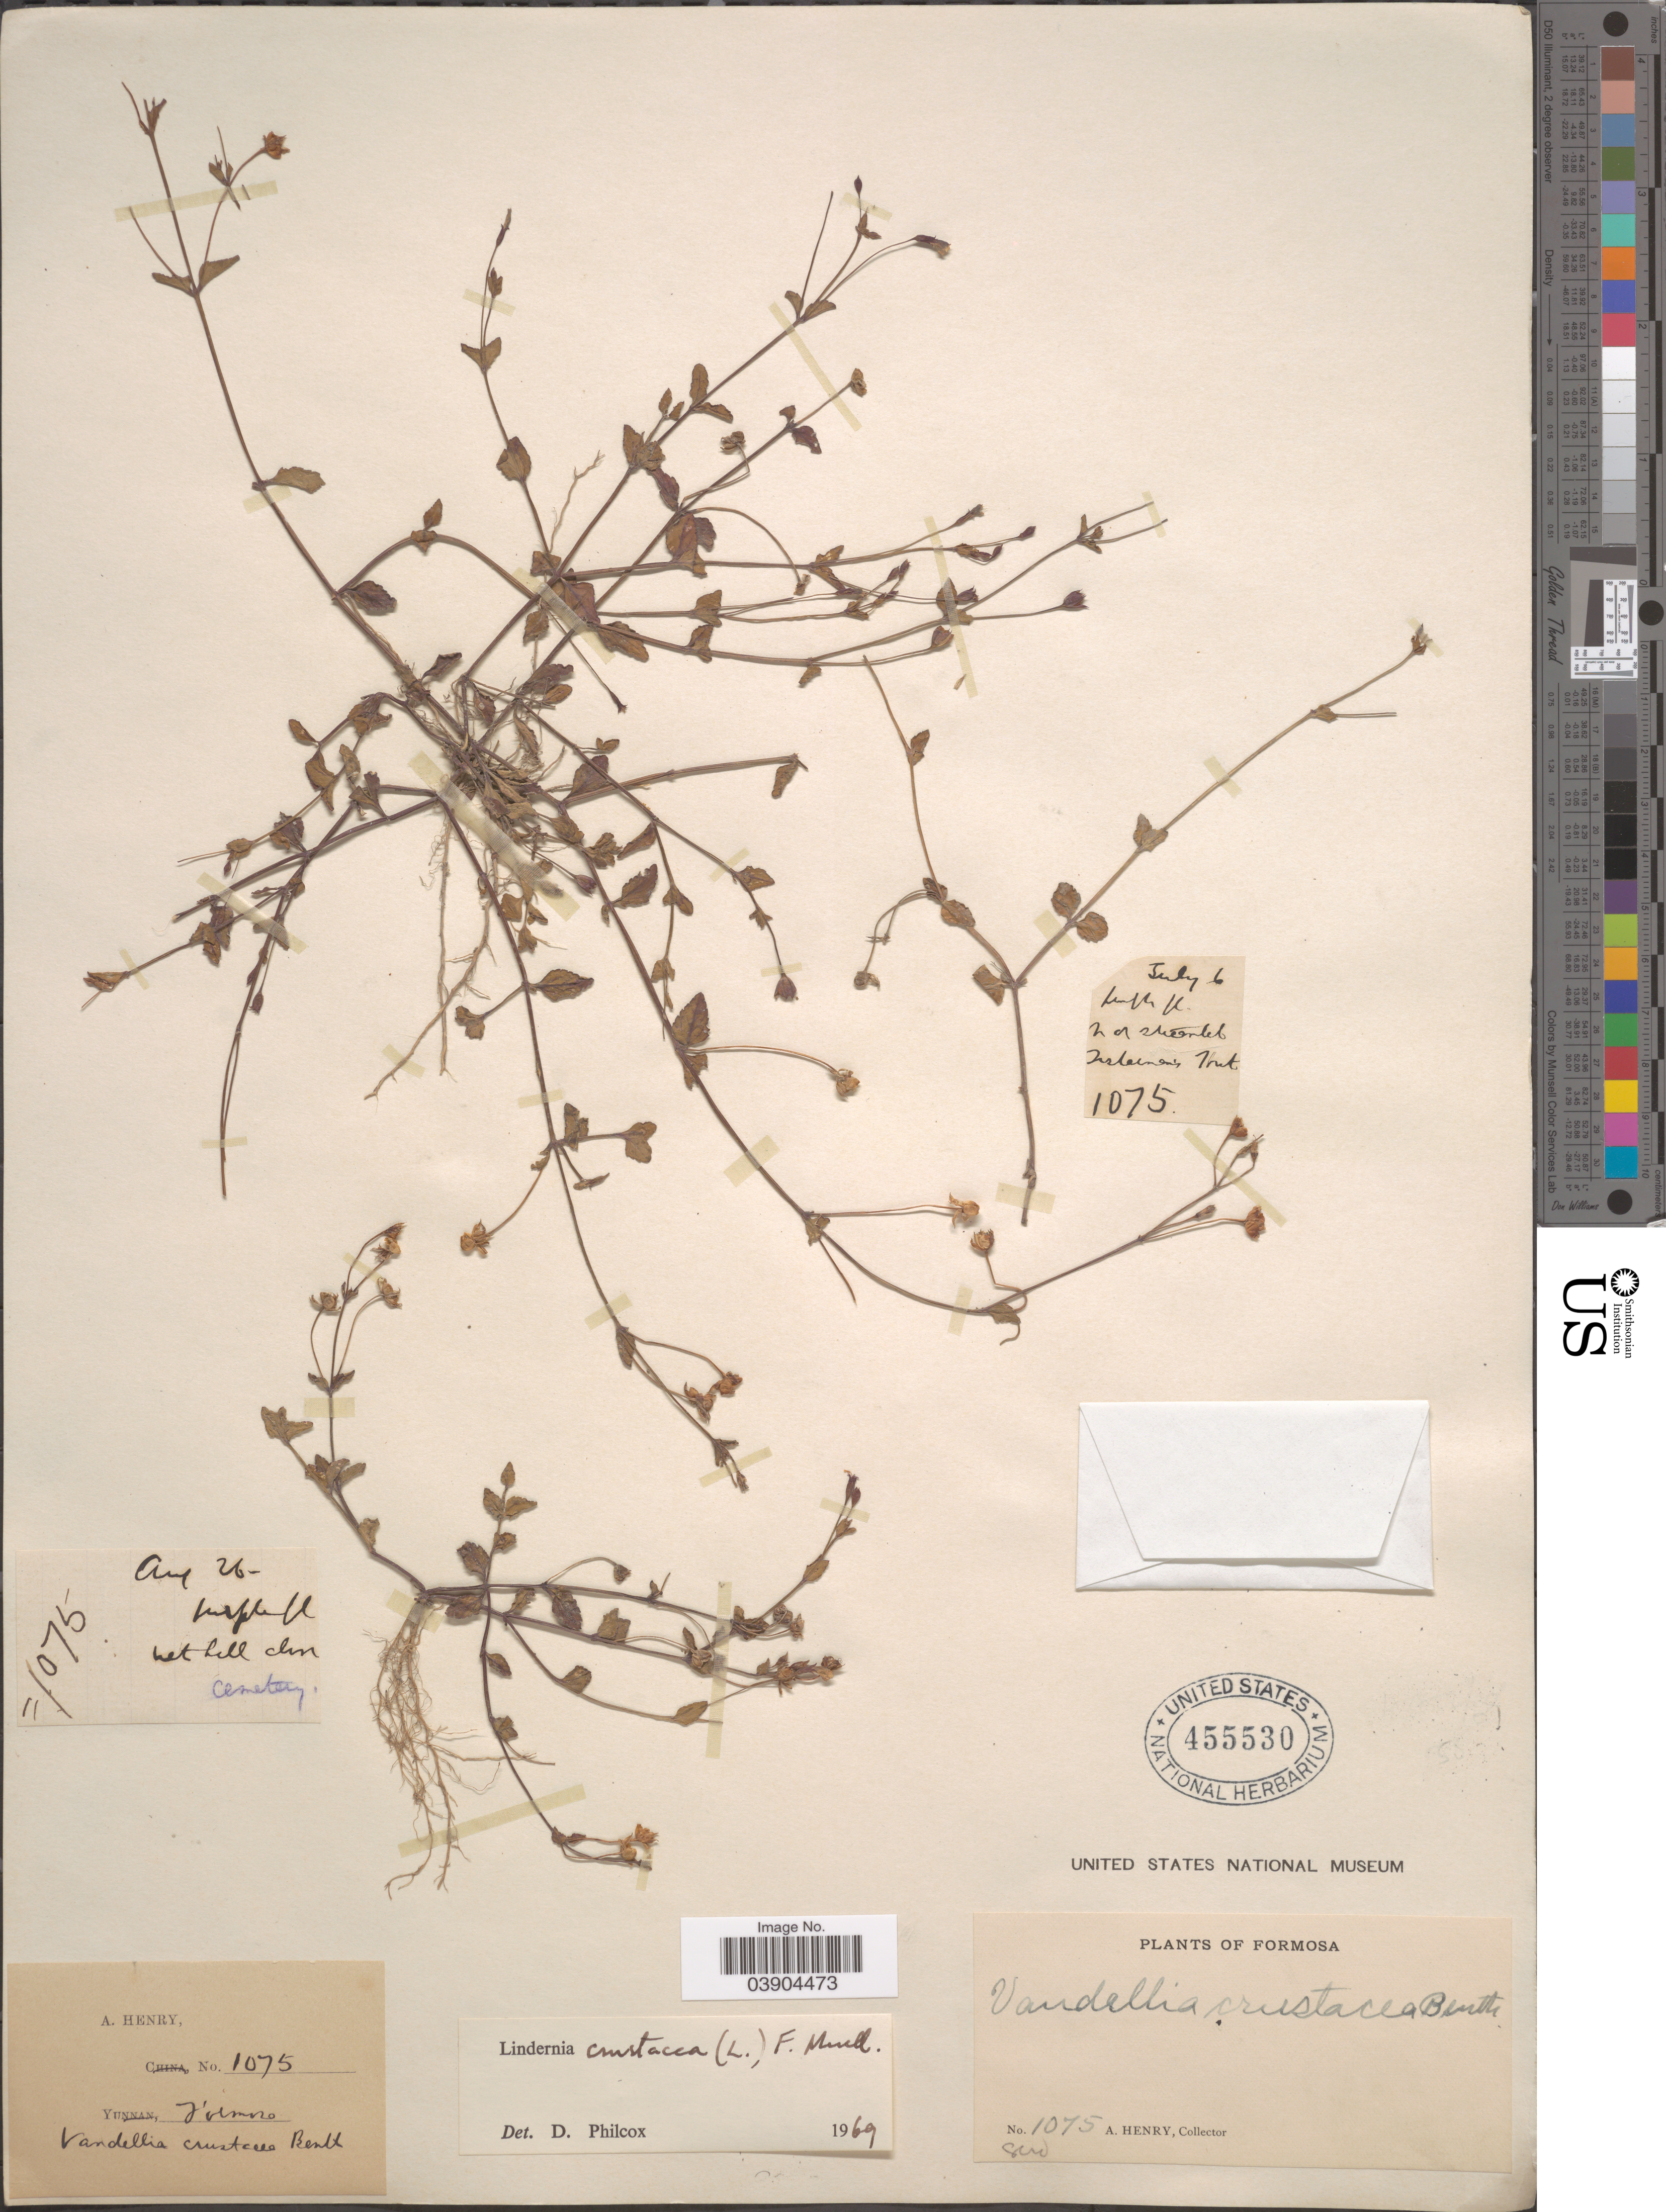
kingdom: Plantae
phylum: Tracheophyta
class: Magnoliopsida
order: Lamiales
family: Linderniaceae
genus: Lindernia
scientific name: Lindernia crustacea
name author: (L.) F. Muell.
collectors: A. Henry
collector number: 1075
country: Taiwan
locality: Formosa. July 6 - n of streamlet - Fisherman's hut; Aug 26 - cemetery.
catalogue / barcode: US 455530